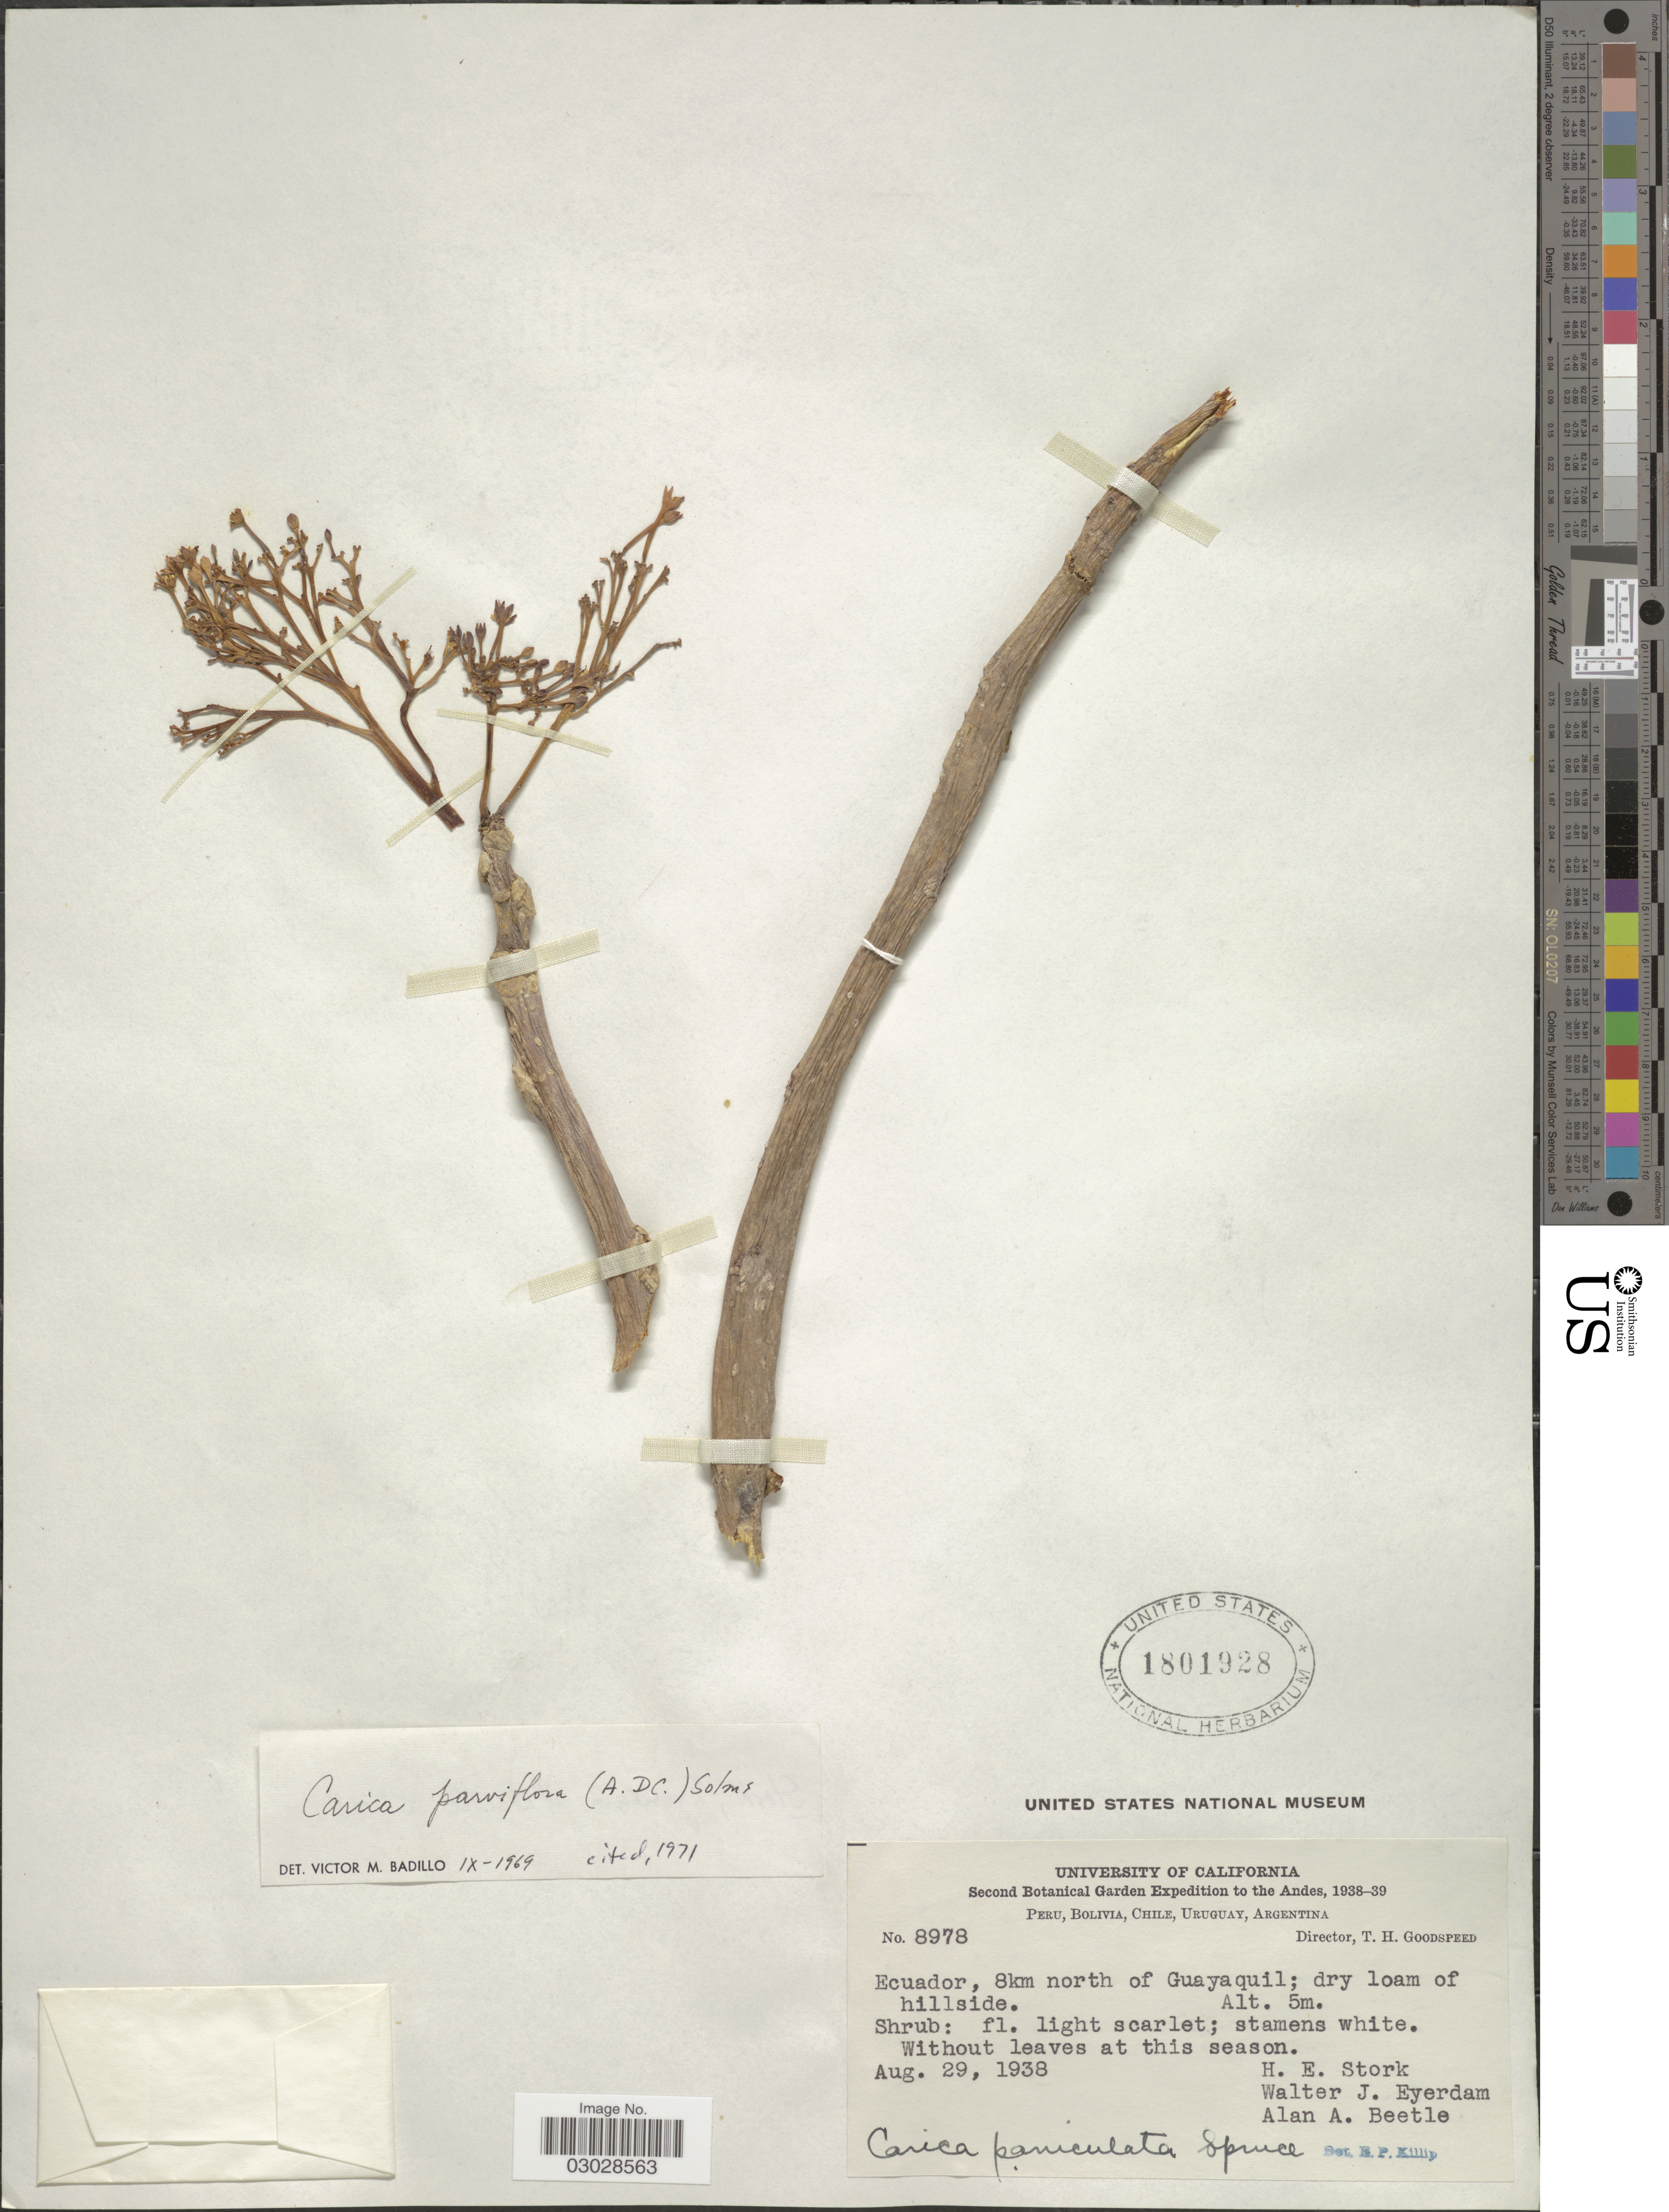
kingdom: Plantae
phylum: Tracheophyta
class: Magnoliopsida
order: Brassicales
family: Caricaceae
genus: Vasconcellea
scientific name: Vasconcellea parviflora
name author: A. DC.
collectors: H. E. Stork, W. J. Eyerdam & A. A. Beetle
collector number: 8978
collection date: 1938-08-29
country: Ecuador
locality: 8km north of Guayaquil.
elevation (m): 5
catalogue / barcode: US 1801928